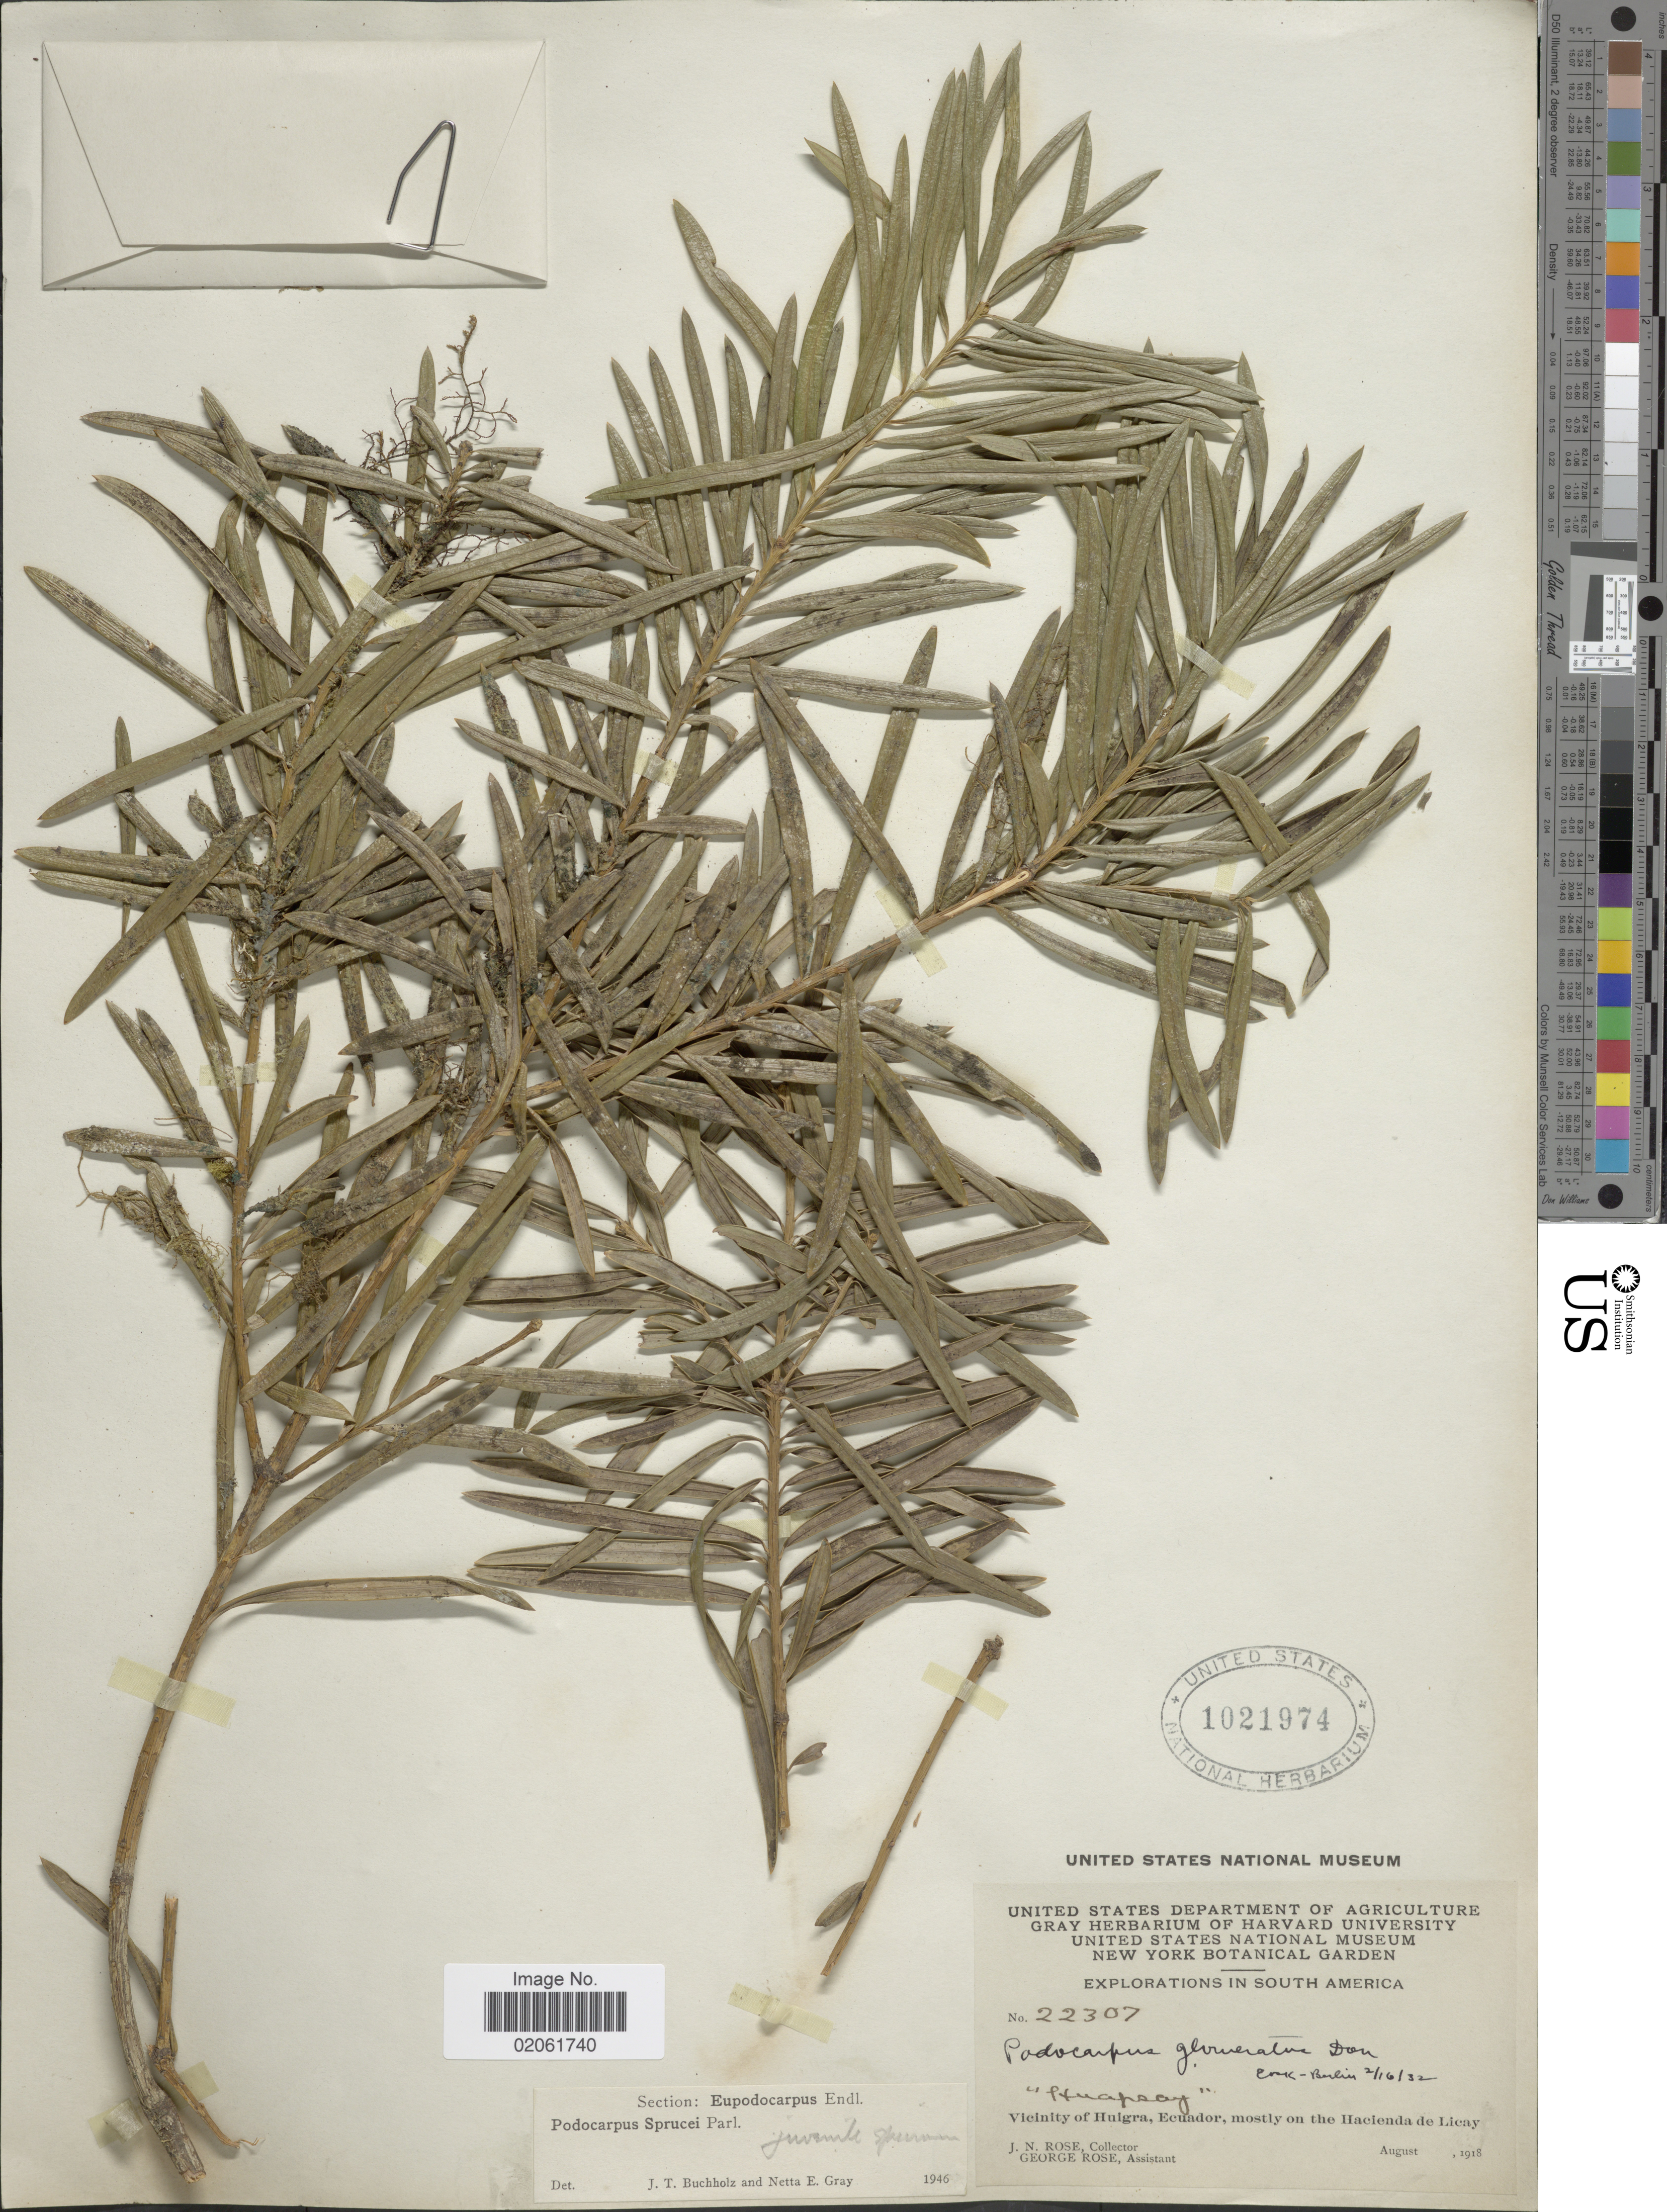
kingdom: Plantae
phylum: Tracheophyta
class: Pinopsida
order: Pinales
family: Podocarpaceae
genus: Podocarpus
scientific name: Podocarpus sprucei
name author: Parl.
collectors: J. N. Rose & G. Rose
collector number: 22307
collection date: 1918-08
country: Ecuador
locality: Vicinity of Huigra, Ecuador, mostly on the Hacienda de Licay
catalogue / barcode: US 1021974